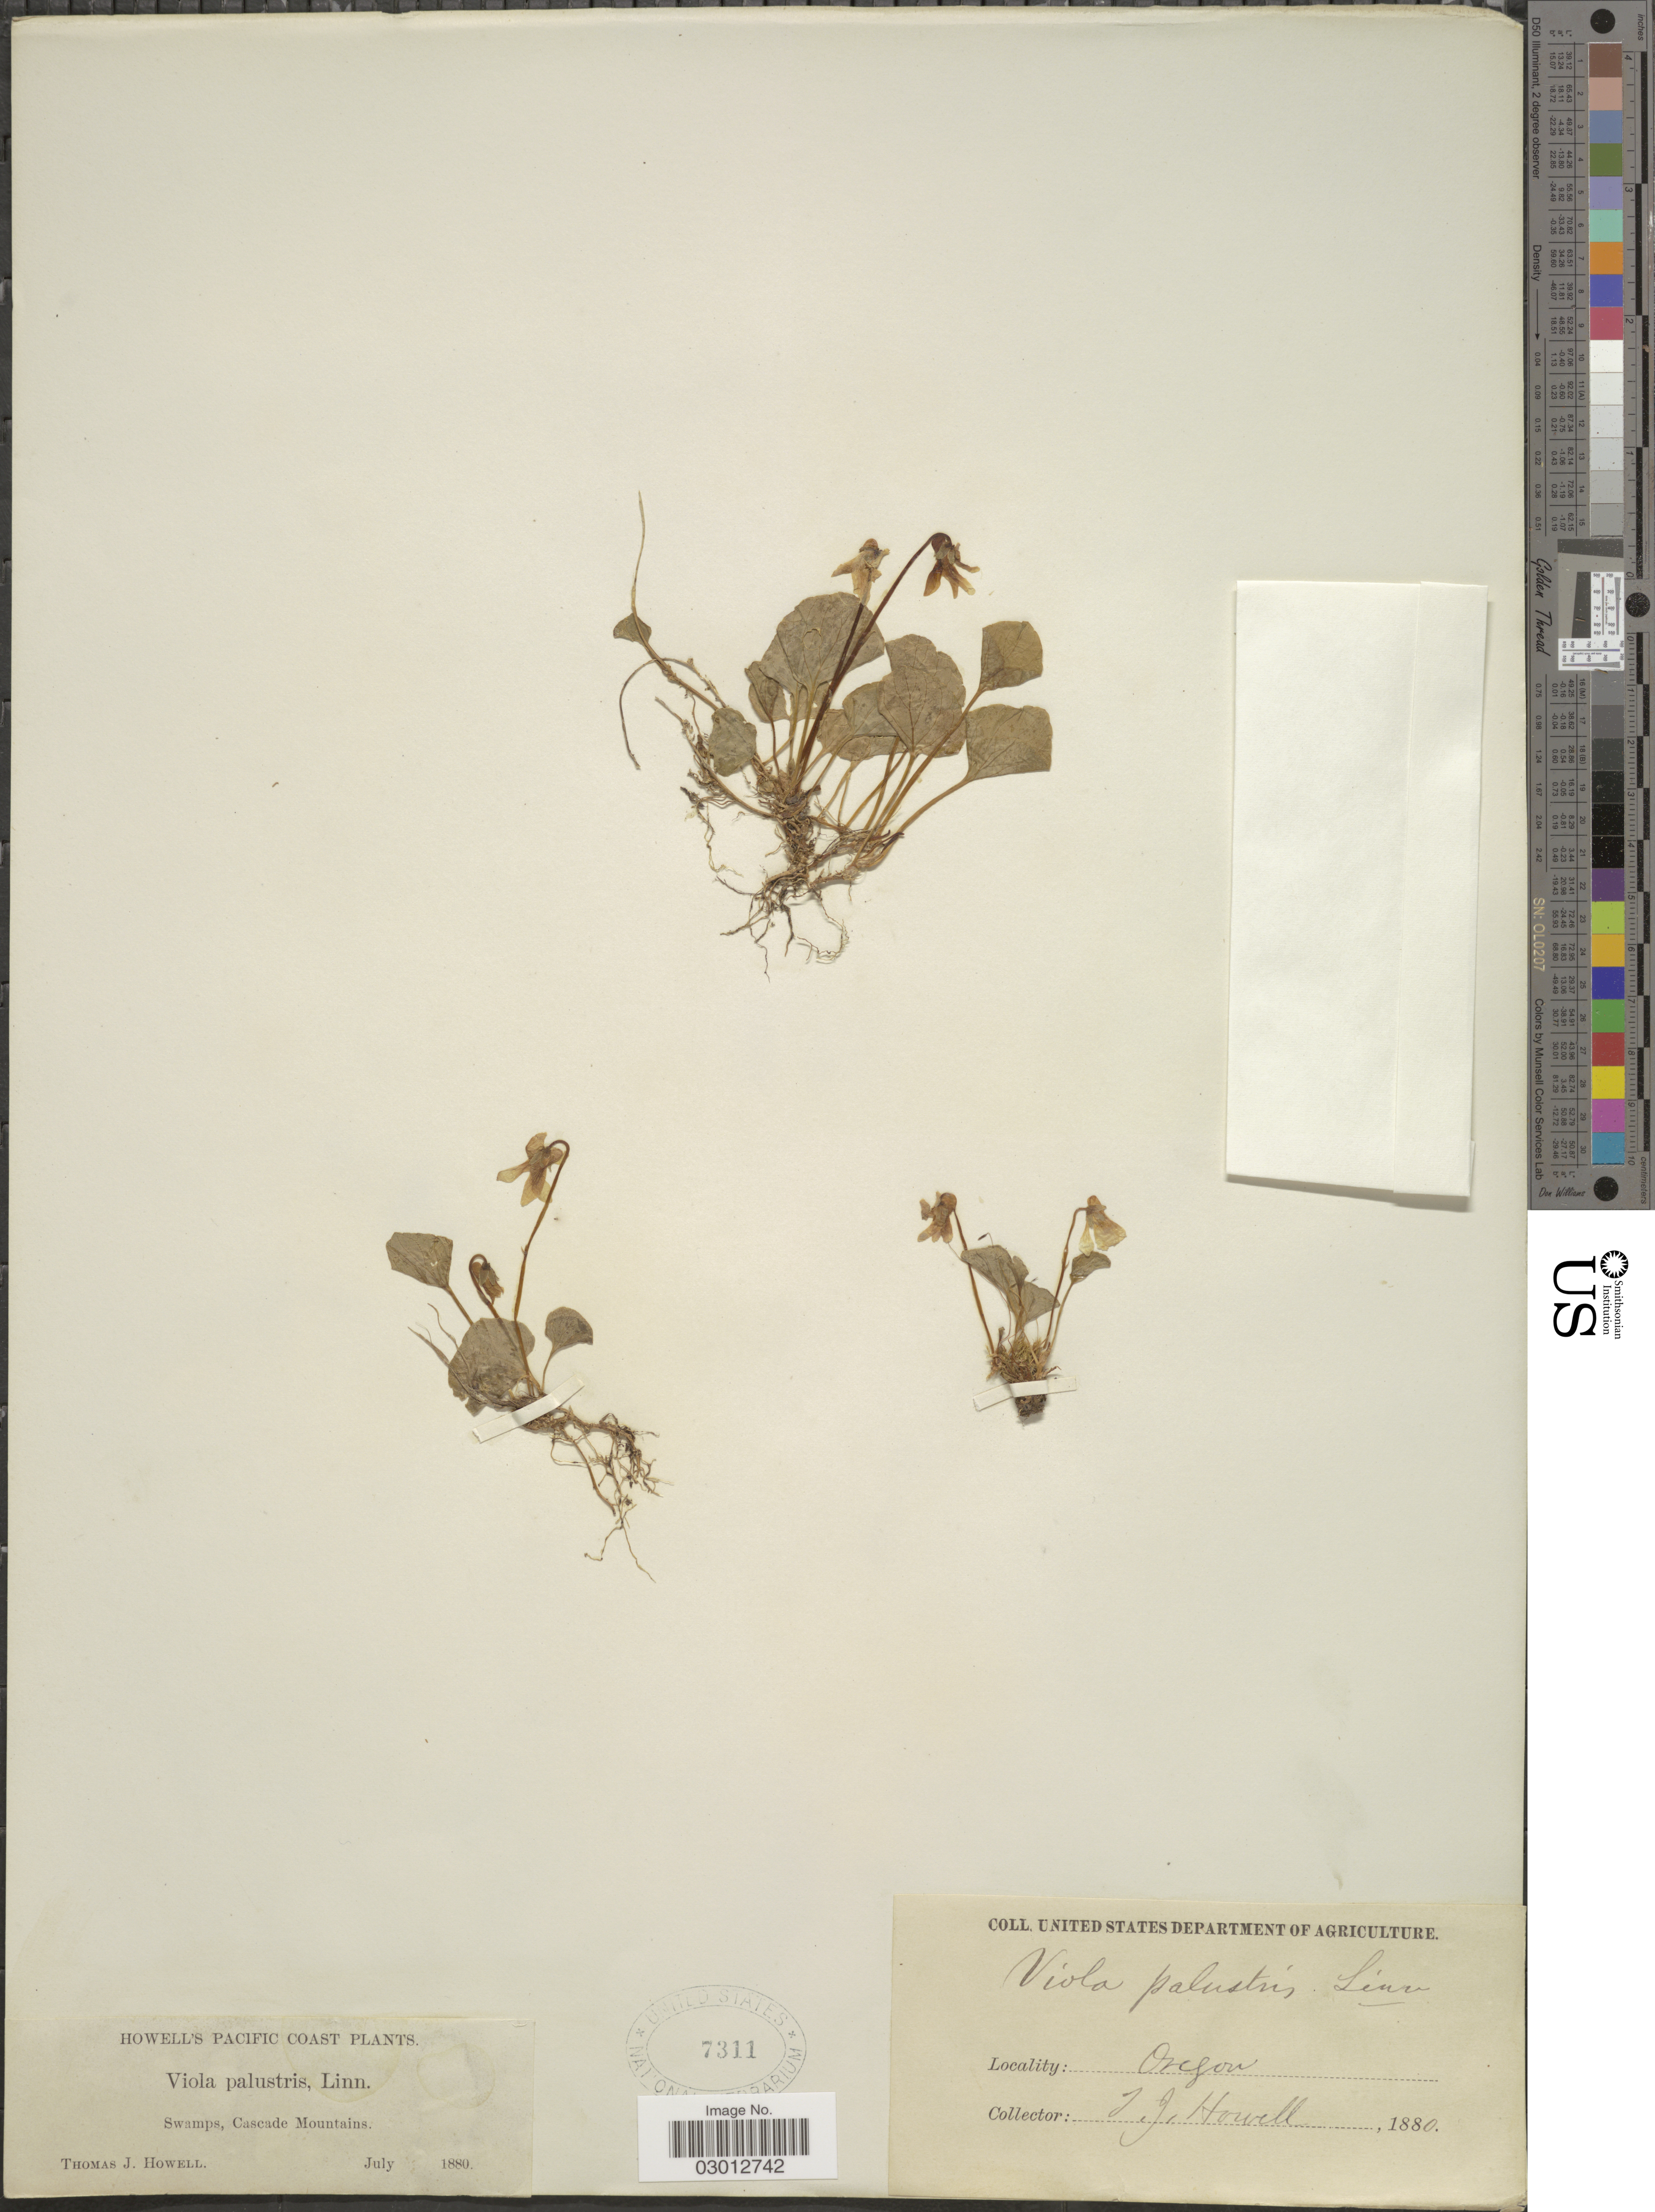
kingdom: Plantae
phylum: Tracheophyta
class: Magnoliopsida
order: Malpighiales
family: Violaceae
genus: Viola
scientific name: Viola palustris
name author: L.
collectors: T. J. Howell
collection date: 1880-07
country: United States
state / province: Oregon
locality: Cascade Mountains.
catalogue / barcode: US 7311